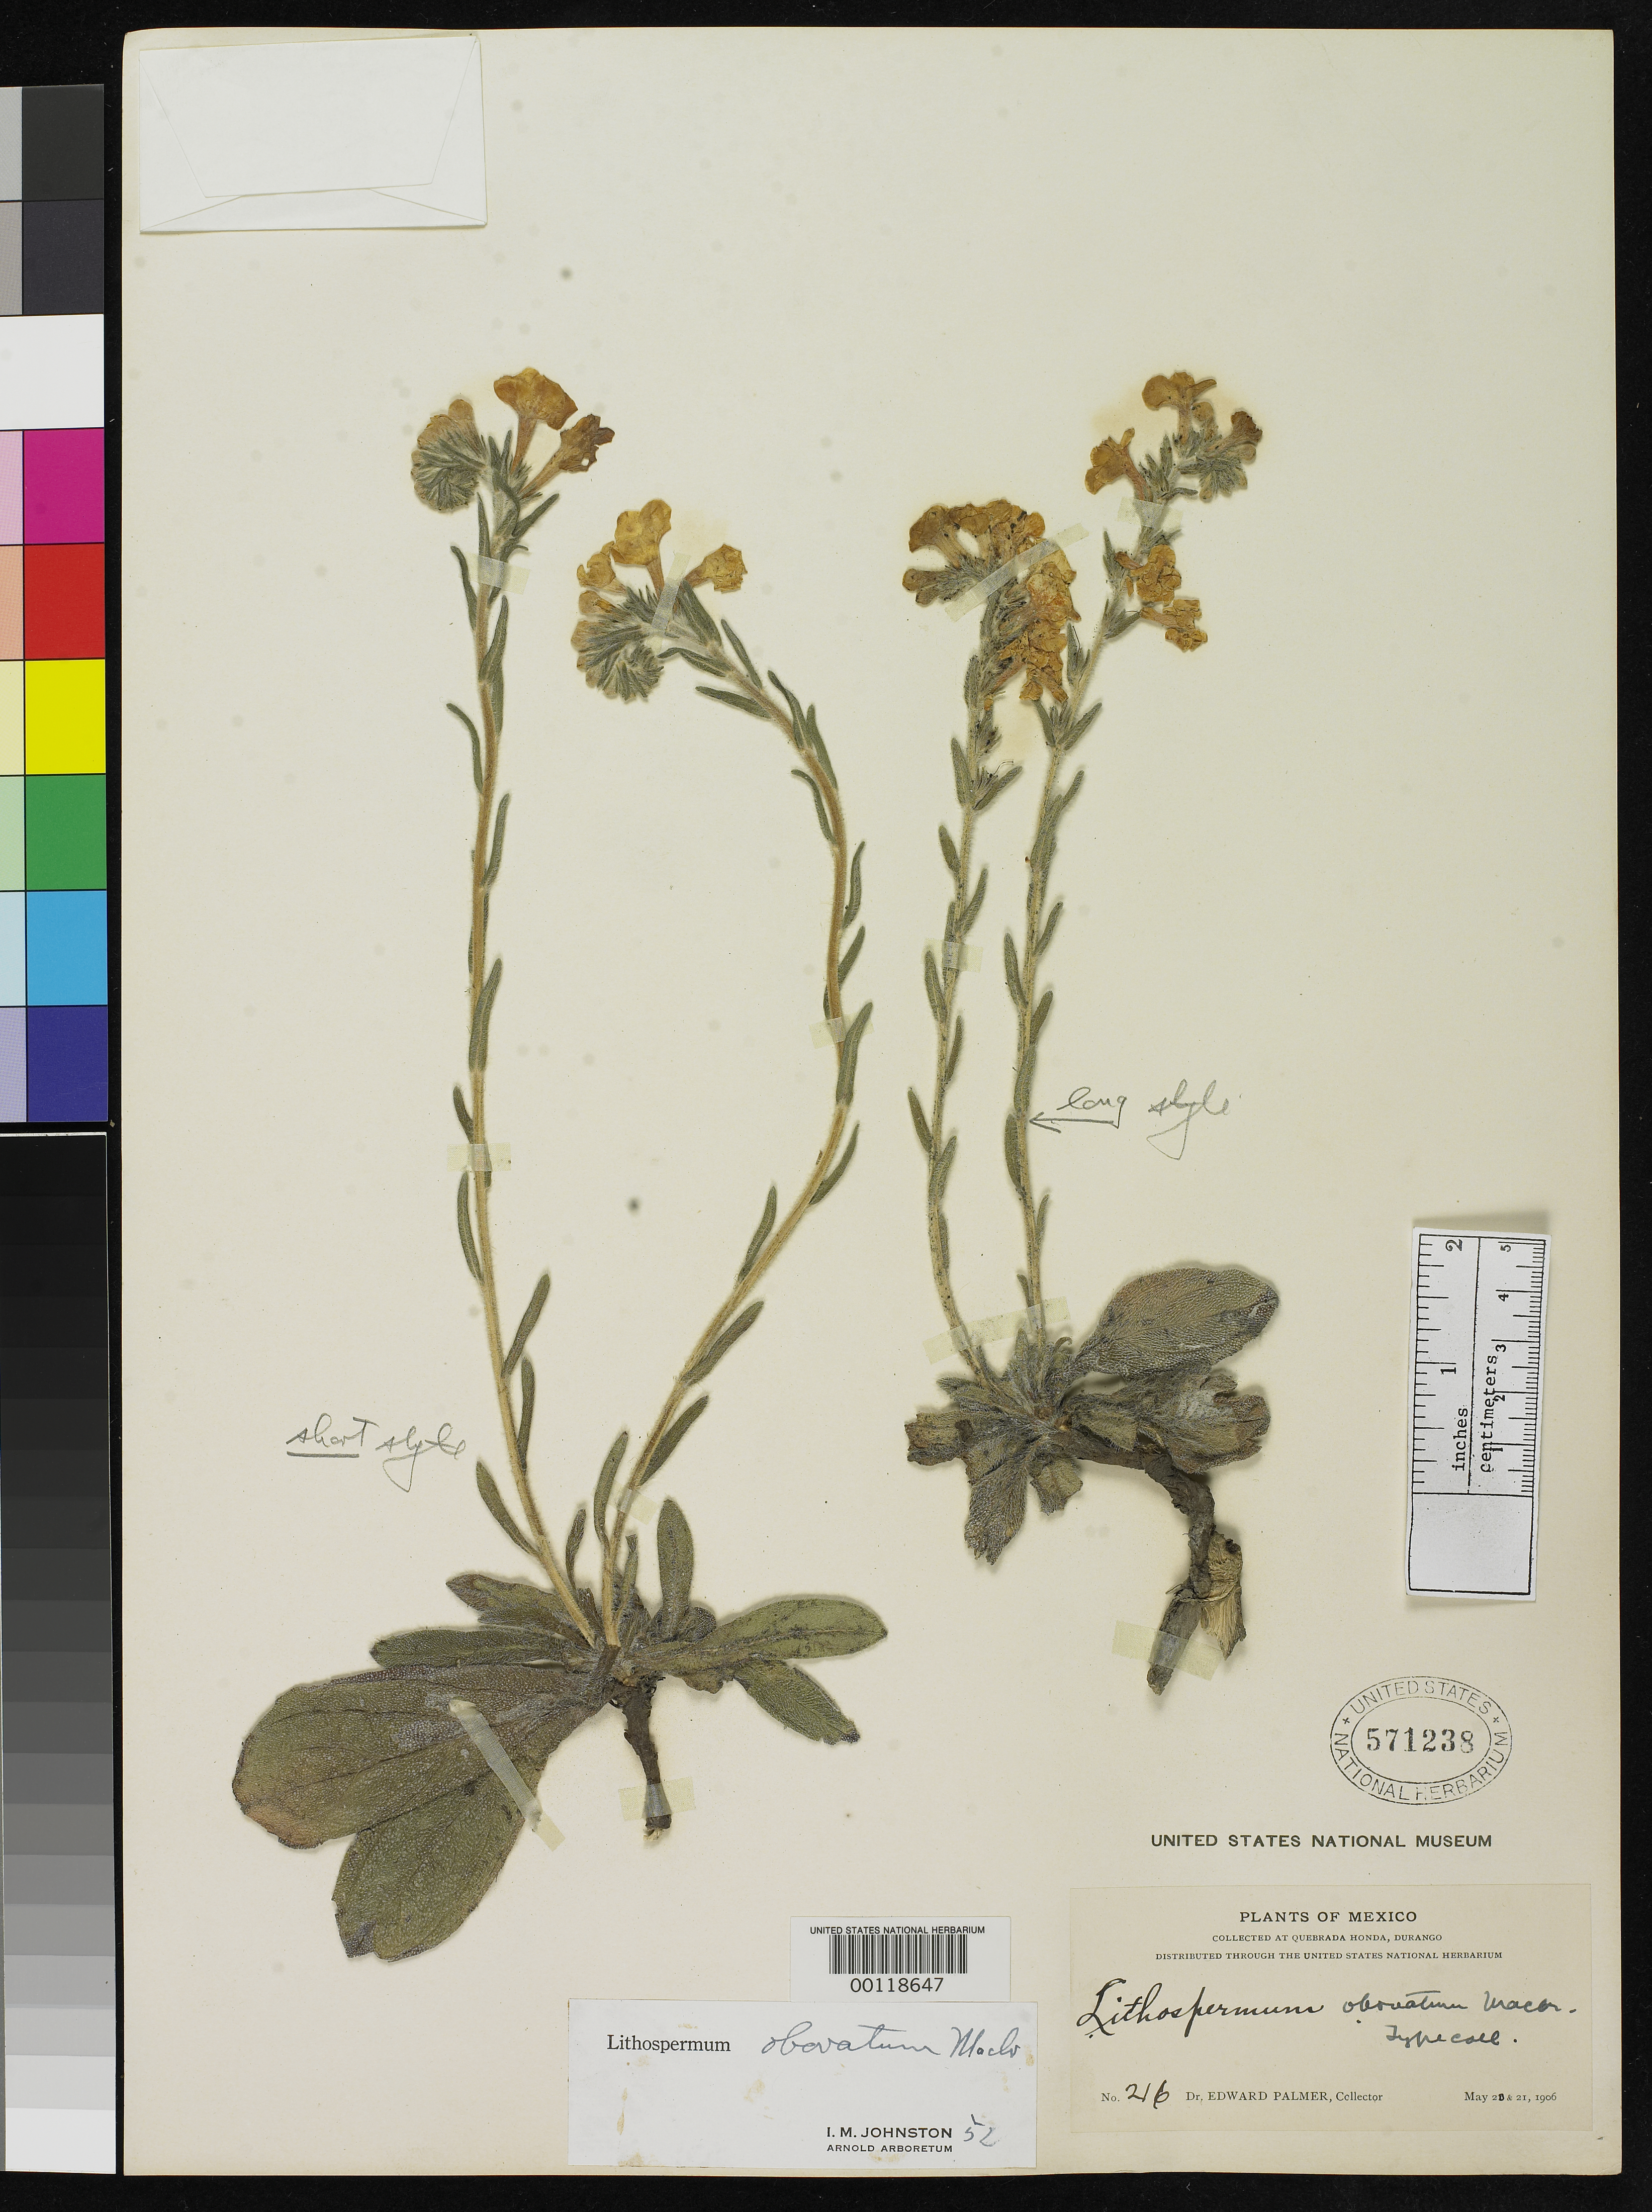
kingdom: Plantae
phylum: Tracheophyta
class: Magnoliopsida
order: Boraginales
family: Boraginaceae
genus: Lithospermum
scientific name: Lithospermum obovatum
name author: J.F. Macbr.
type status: Isotype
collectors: E. Palmer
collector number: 216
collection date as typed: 20 May 1906 to 21 May 1906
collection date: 1906-05-20/1906-05-21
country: Mexico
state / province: Durango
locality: Quebrada Honda.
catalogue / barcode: US 571238